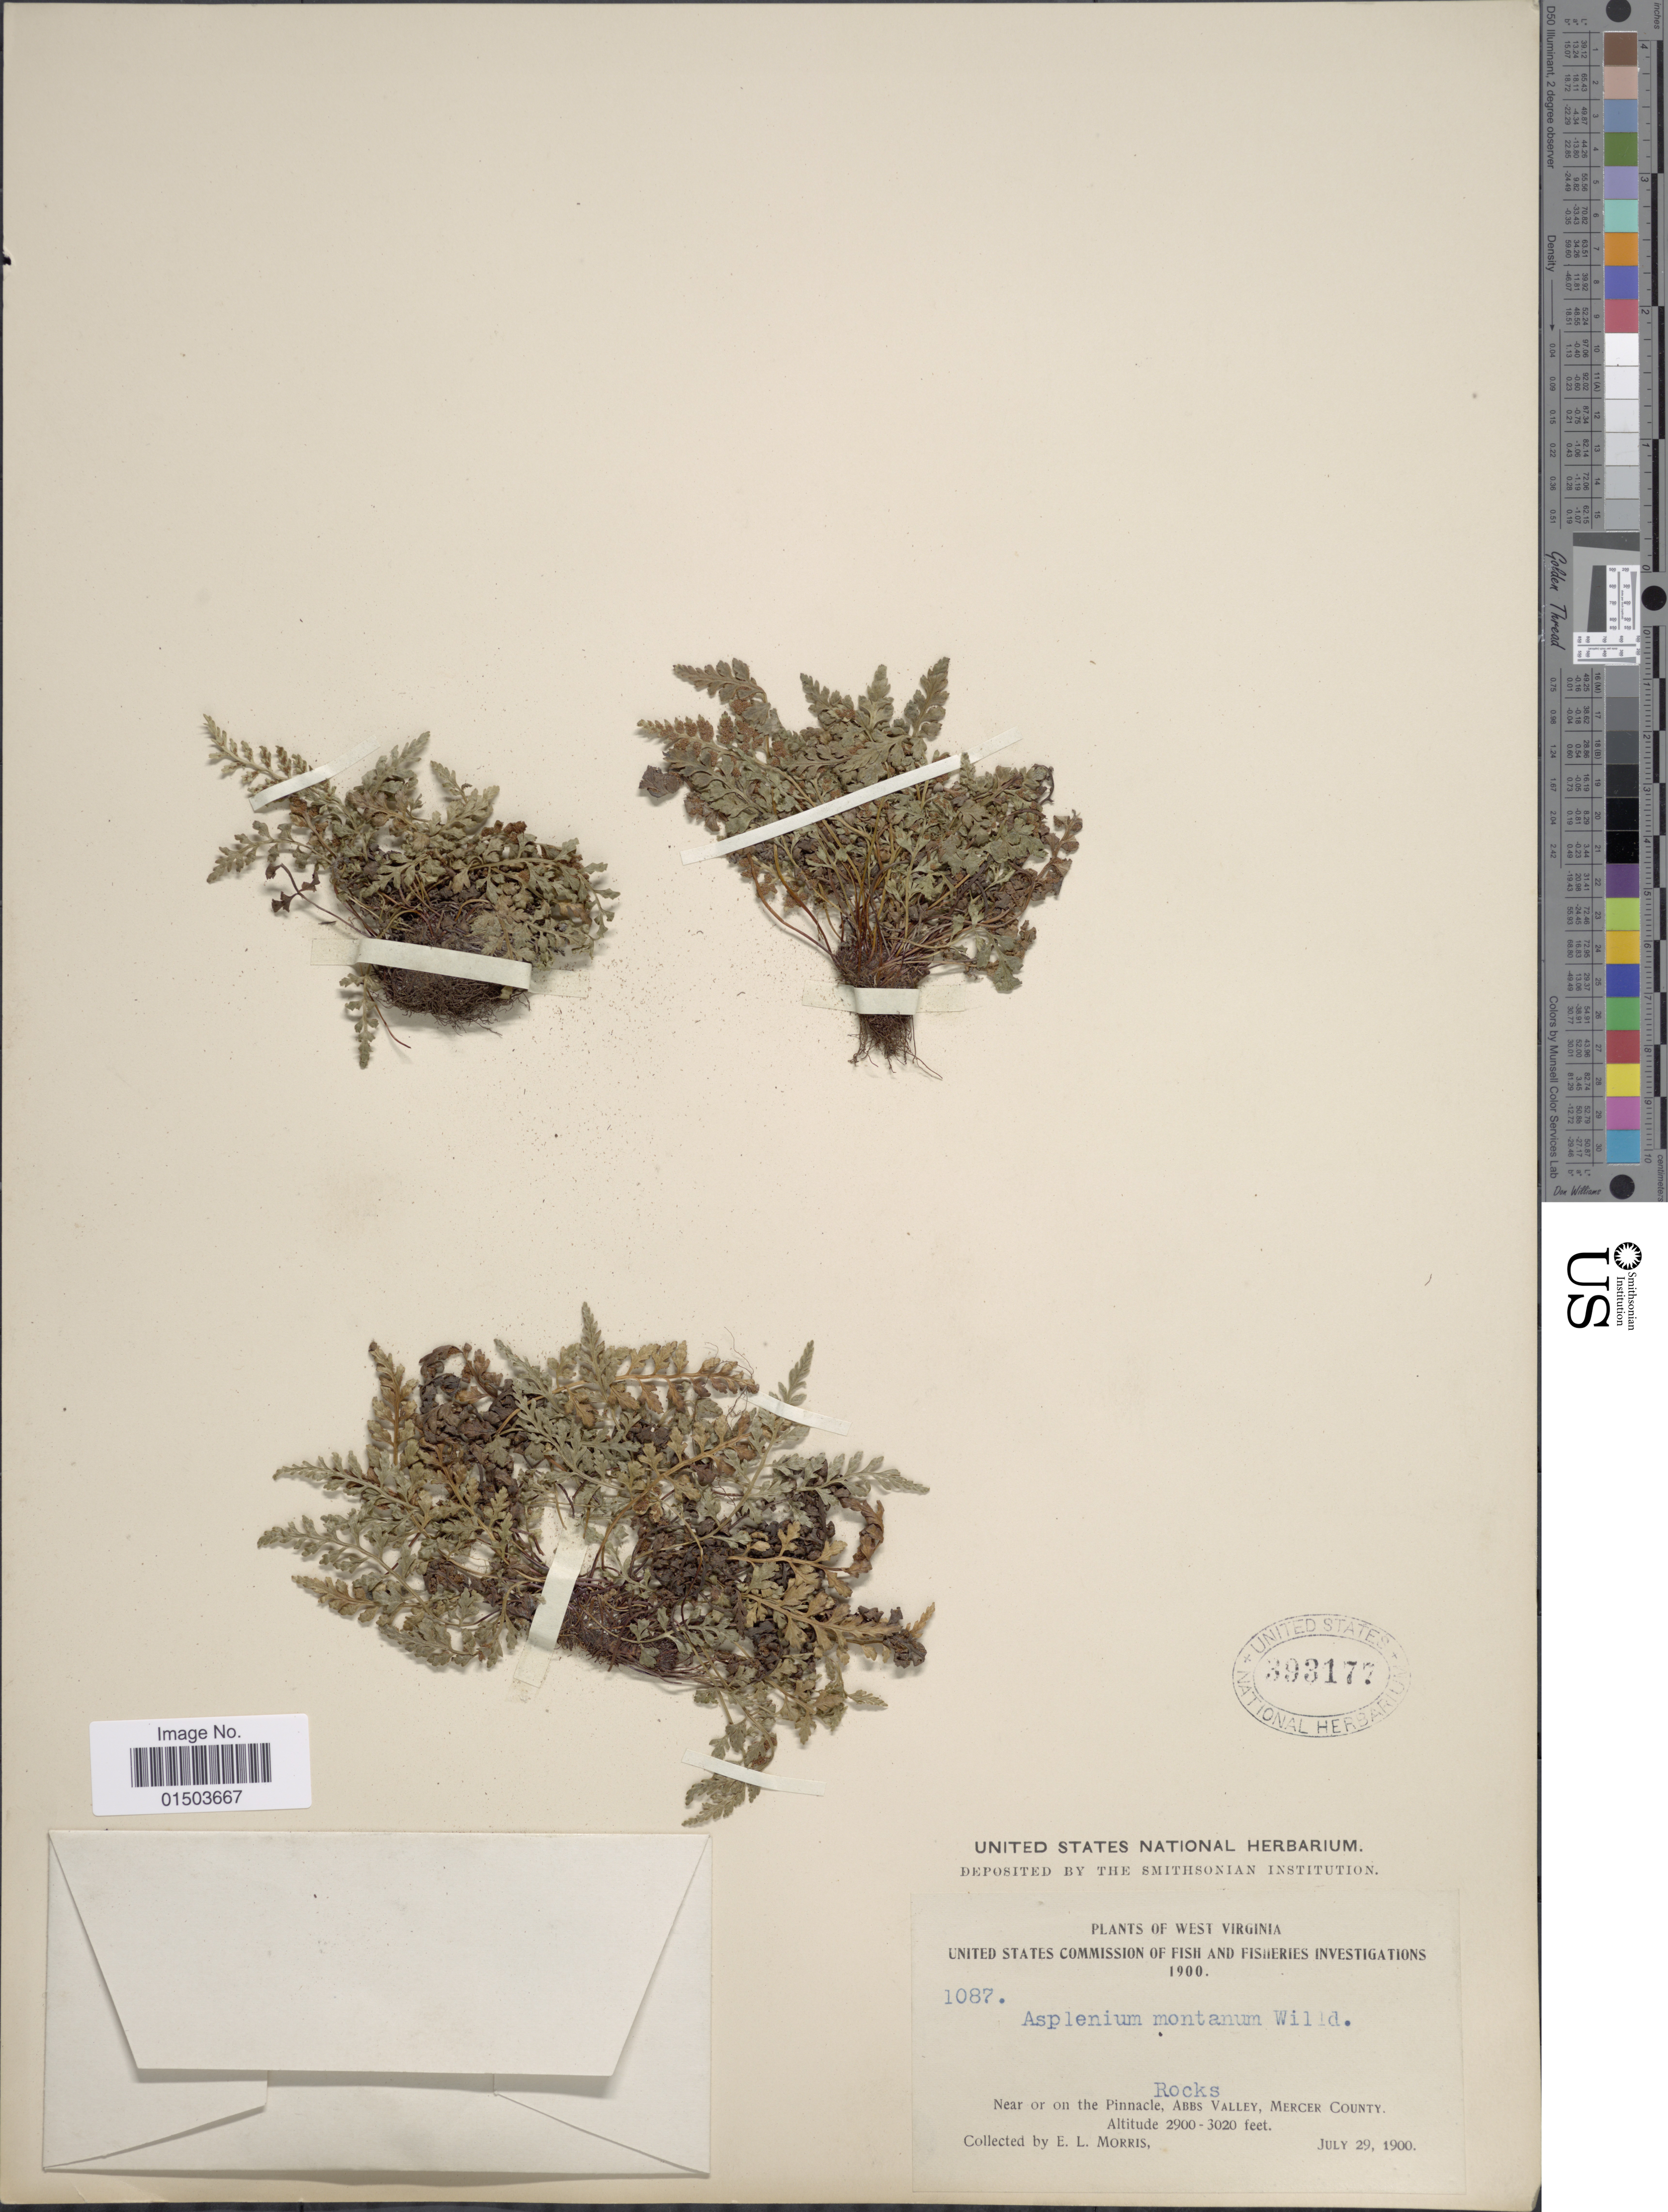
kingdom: Plantae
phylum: Tracheophyta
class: Polypodiopsida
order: Polypodiales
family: Aspleniaceae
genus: Asplenium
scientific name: Asplenium montanum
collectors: E. Morris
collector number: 1087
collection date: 1900-07-29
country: United States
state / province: West Virginia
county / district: Mercer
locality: Near or on the Pinnacle, Abbs Valley, Mercer County.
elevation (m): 884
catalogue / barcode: US 393177